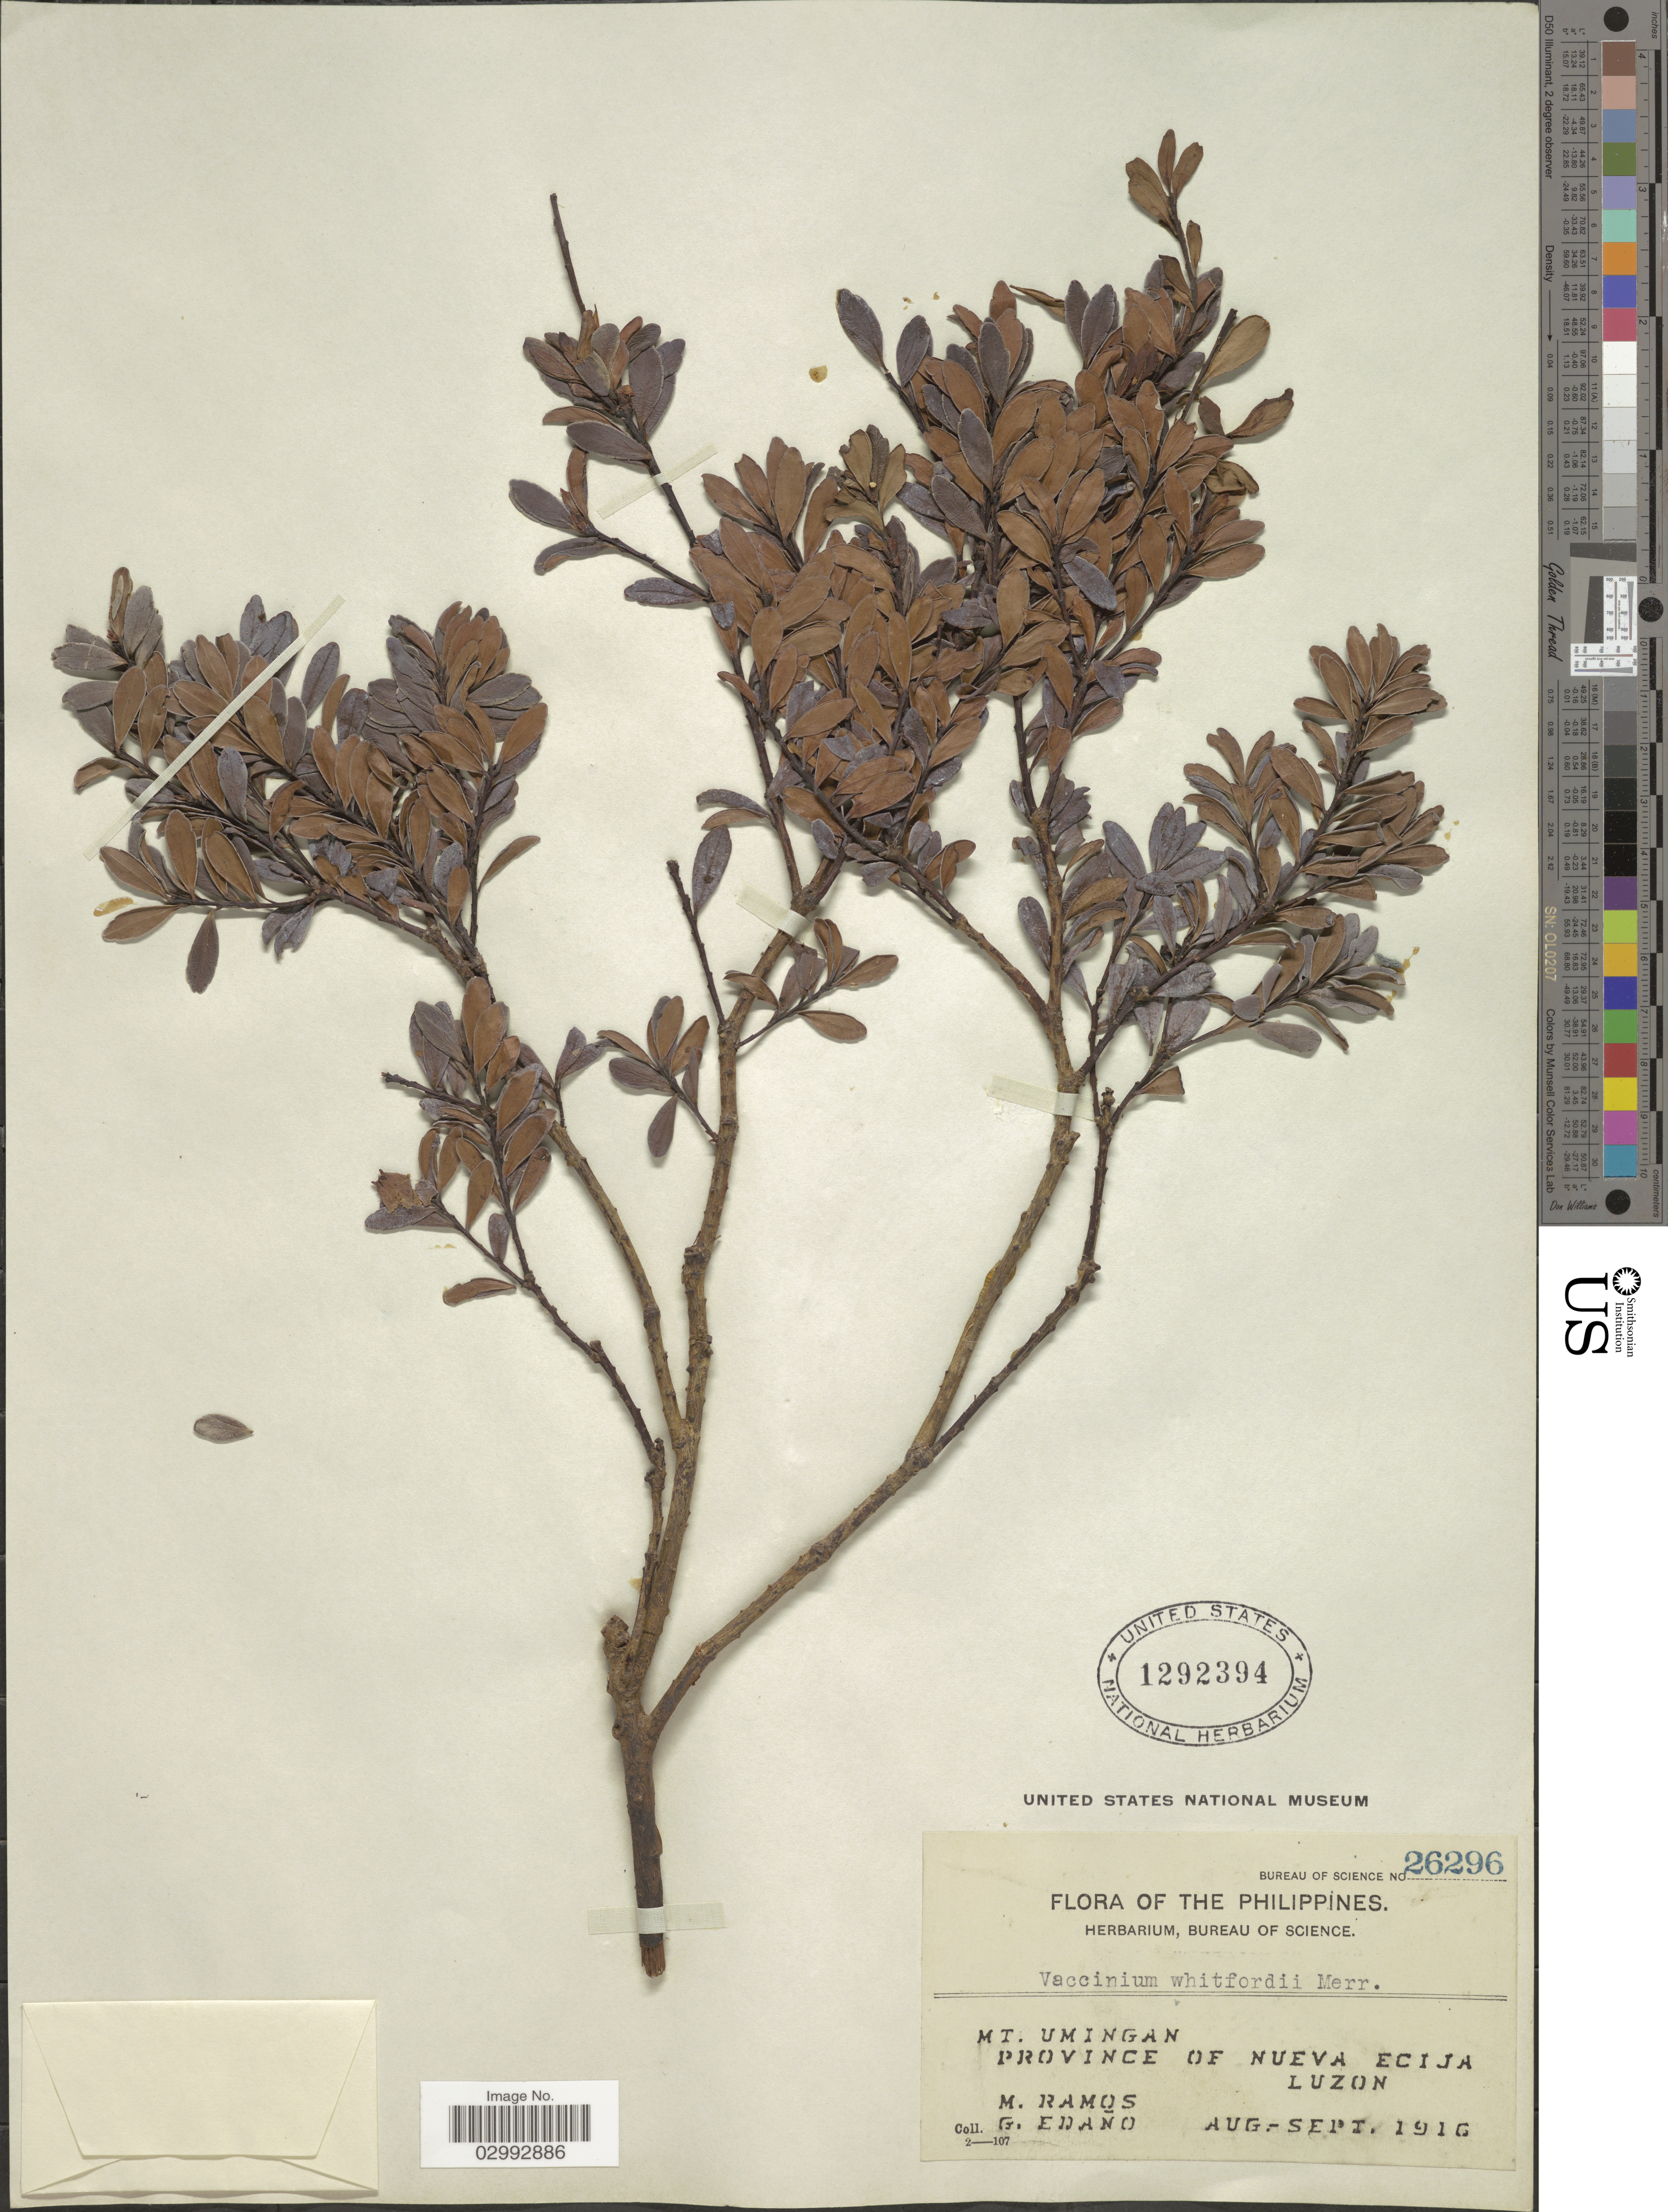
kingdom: Plantae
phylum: Tracheophyta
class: Magnoliopsida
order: Ericales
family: Ericaceae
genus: Vaccinium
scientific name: Vaccinium whitfordii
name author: Merr.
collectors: M. Ramos & G. Edaño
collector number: Bureau of Science 26296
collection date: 1916-08/1916-09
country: Philippines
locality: Mt. Umingan, Province of Nueva Ecija, Luzon.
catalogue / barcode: US 1292394